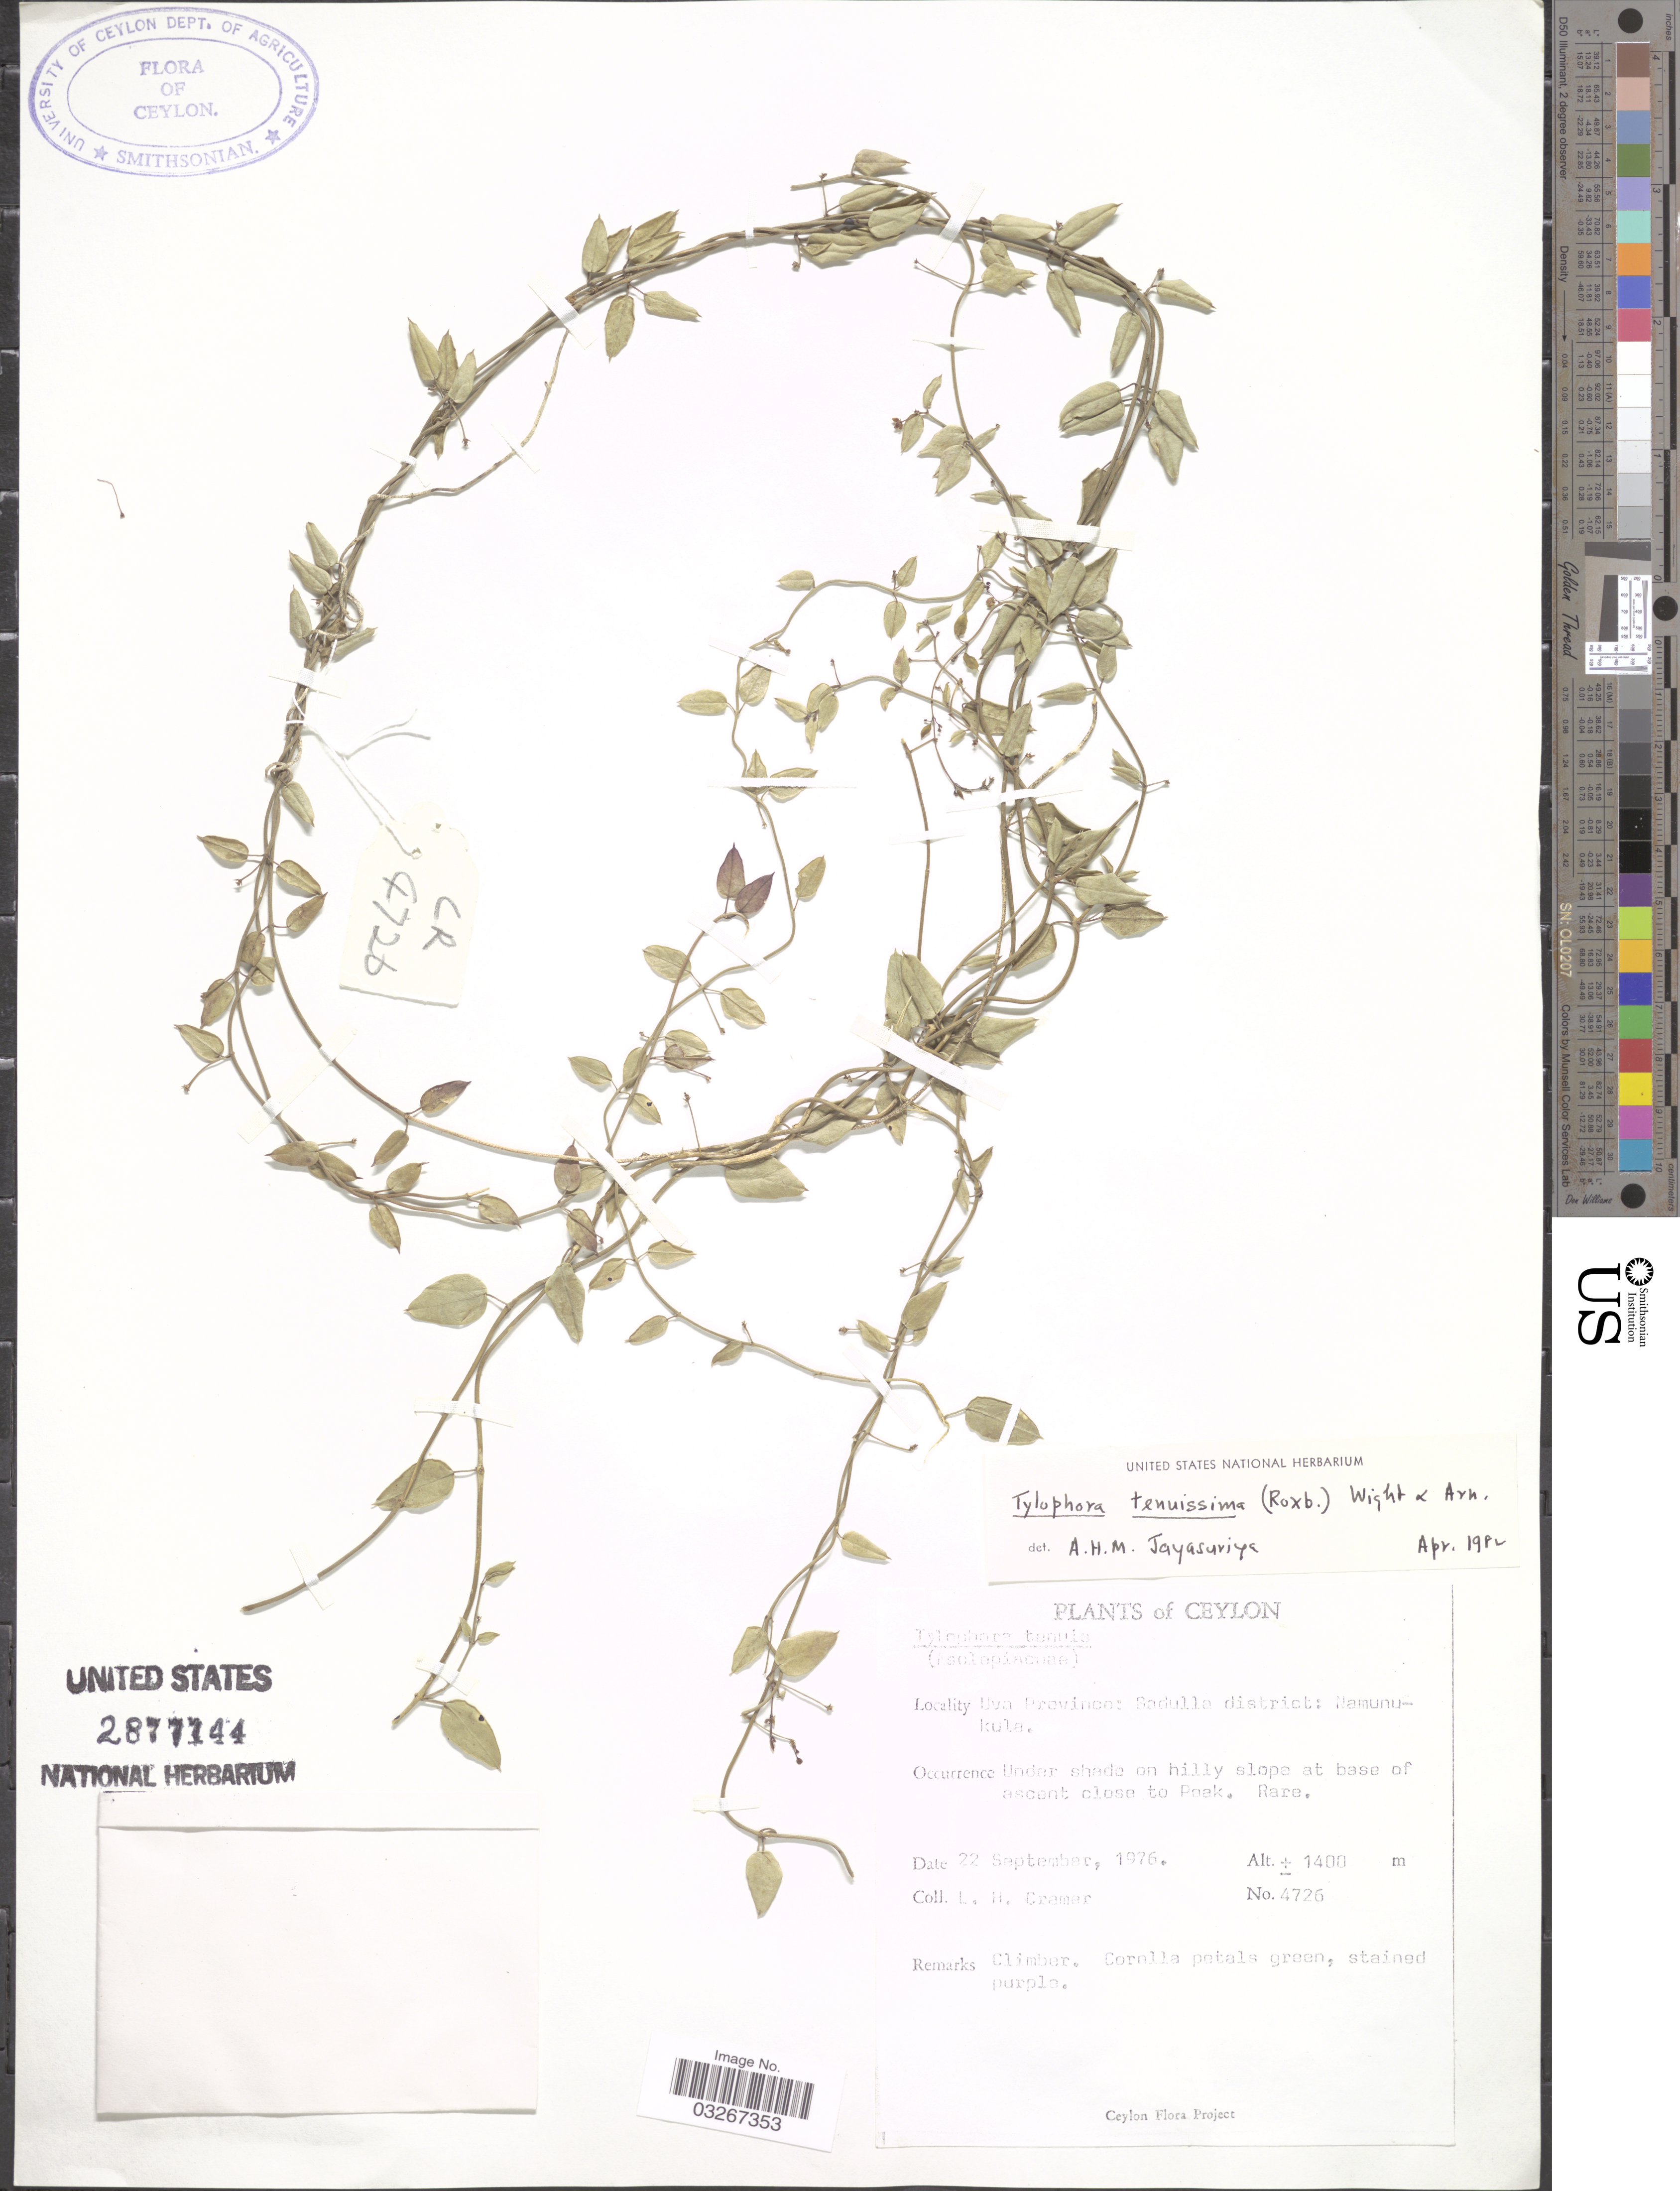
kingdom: Plantae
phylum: Tracheophyta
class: Magnoliopsida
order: Gentianales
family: Apocynaceae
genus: Tylophora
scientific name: Tylophora tenuissima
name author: (Roxb.) Wight & Arn.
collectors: L. H. Cramer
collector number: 4726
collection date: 1976-09-22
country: Sri Lanka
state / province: Uva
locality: Ceylon. Badulla district: Namunukula.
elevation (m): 1400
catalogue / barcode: US 2877144